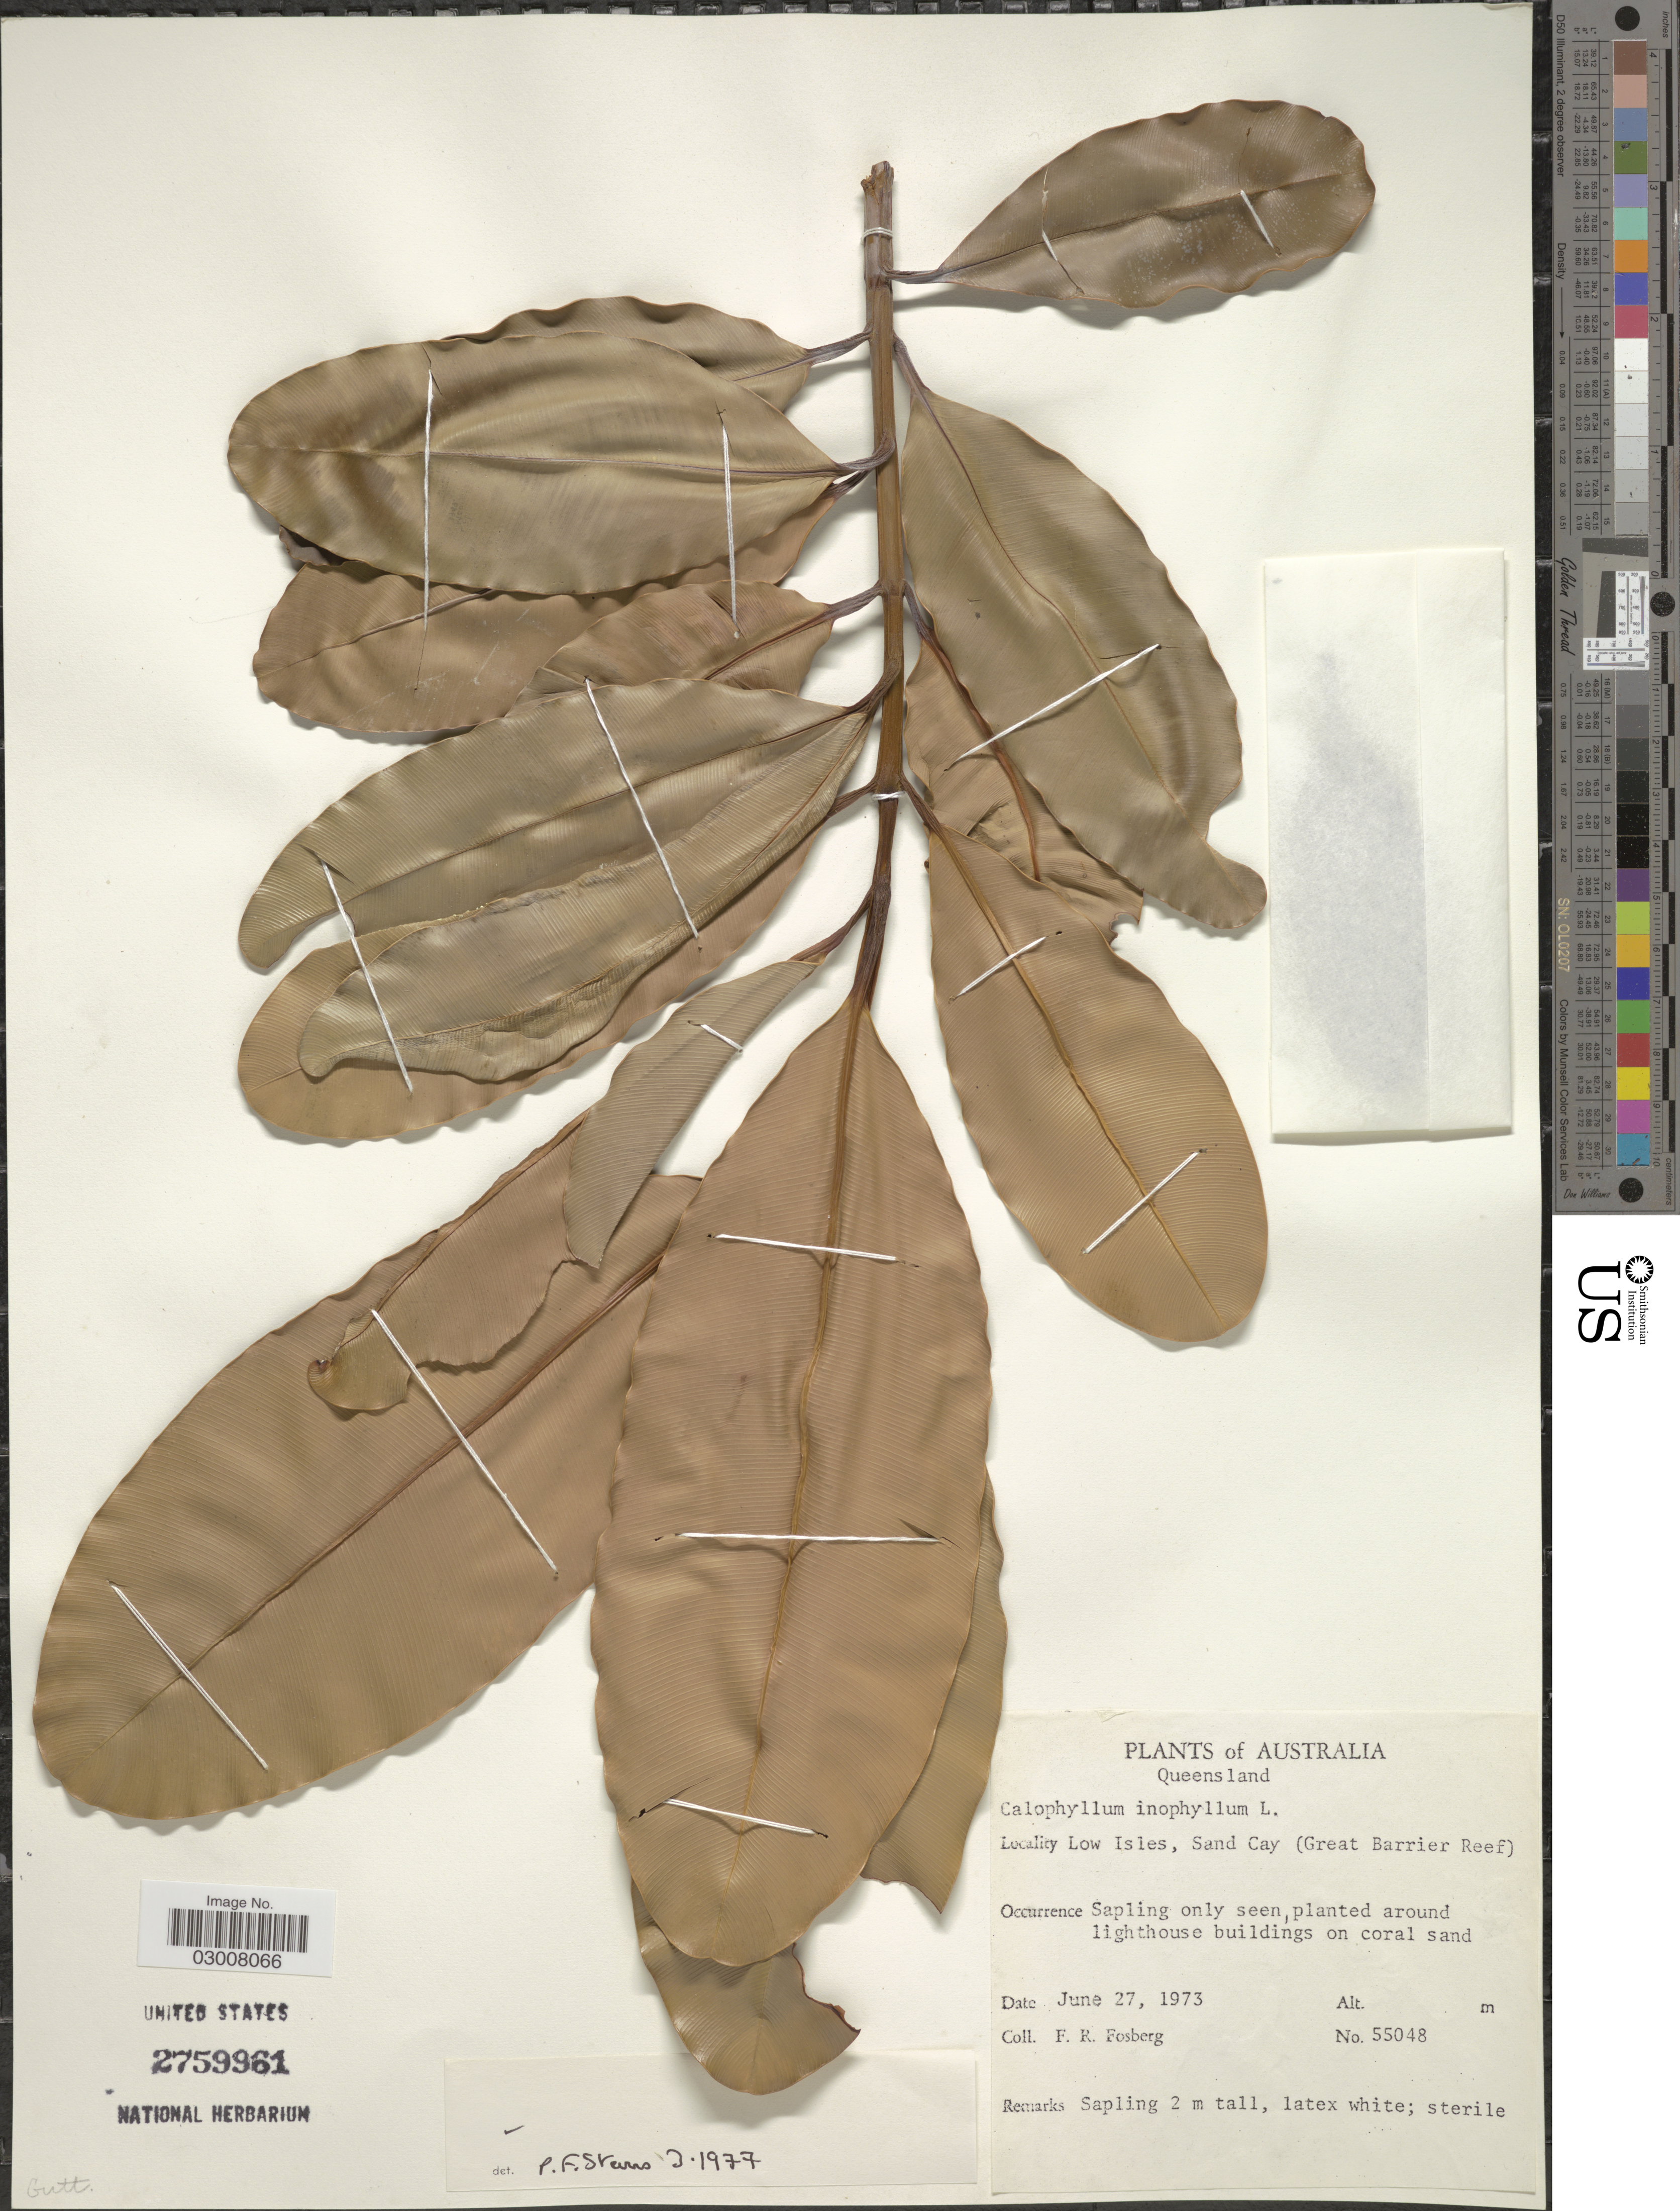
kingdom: Plantae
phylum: Tracheophyta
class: Magnoliopsida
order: Malpighiales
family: Calophyllaceae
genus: Calophyllum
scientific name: Calophyllum inophyllum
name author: L.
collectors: F. R. Fosberg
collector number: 55048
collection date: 1973-06-27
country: Australia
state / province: Queensland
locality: Low Isles, Sand Cay (Great Barrier Reef).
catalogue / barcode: US 2759961